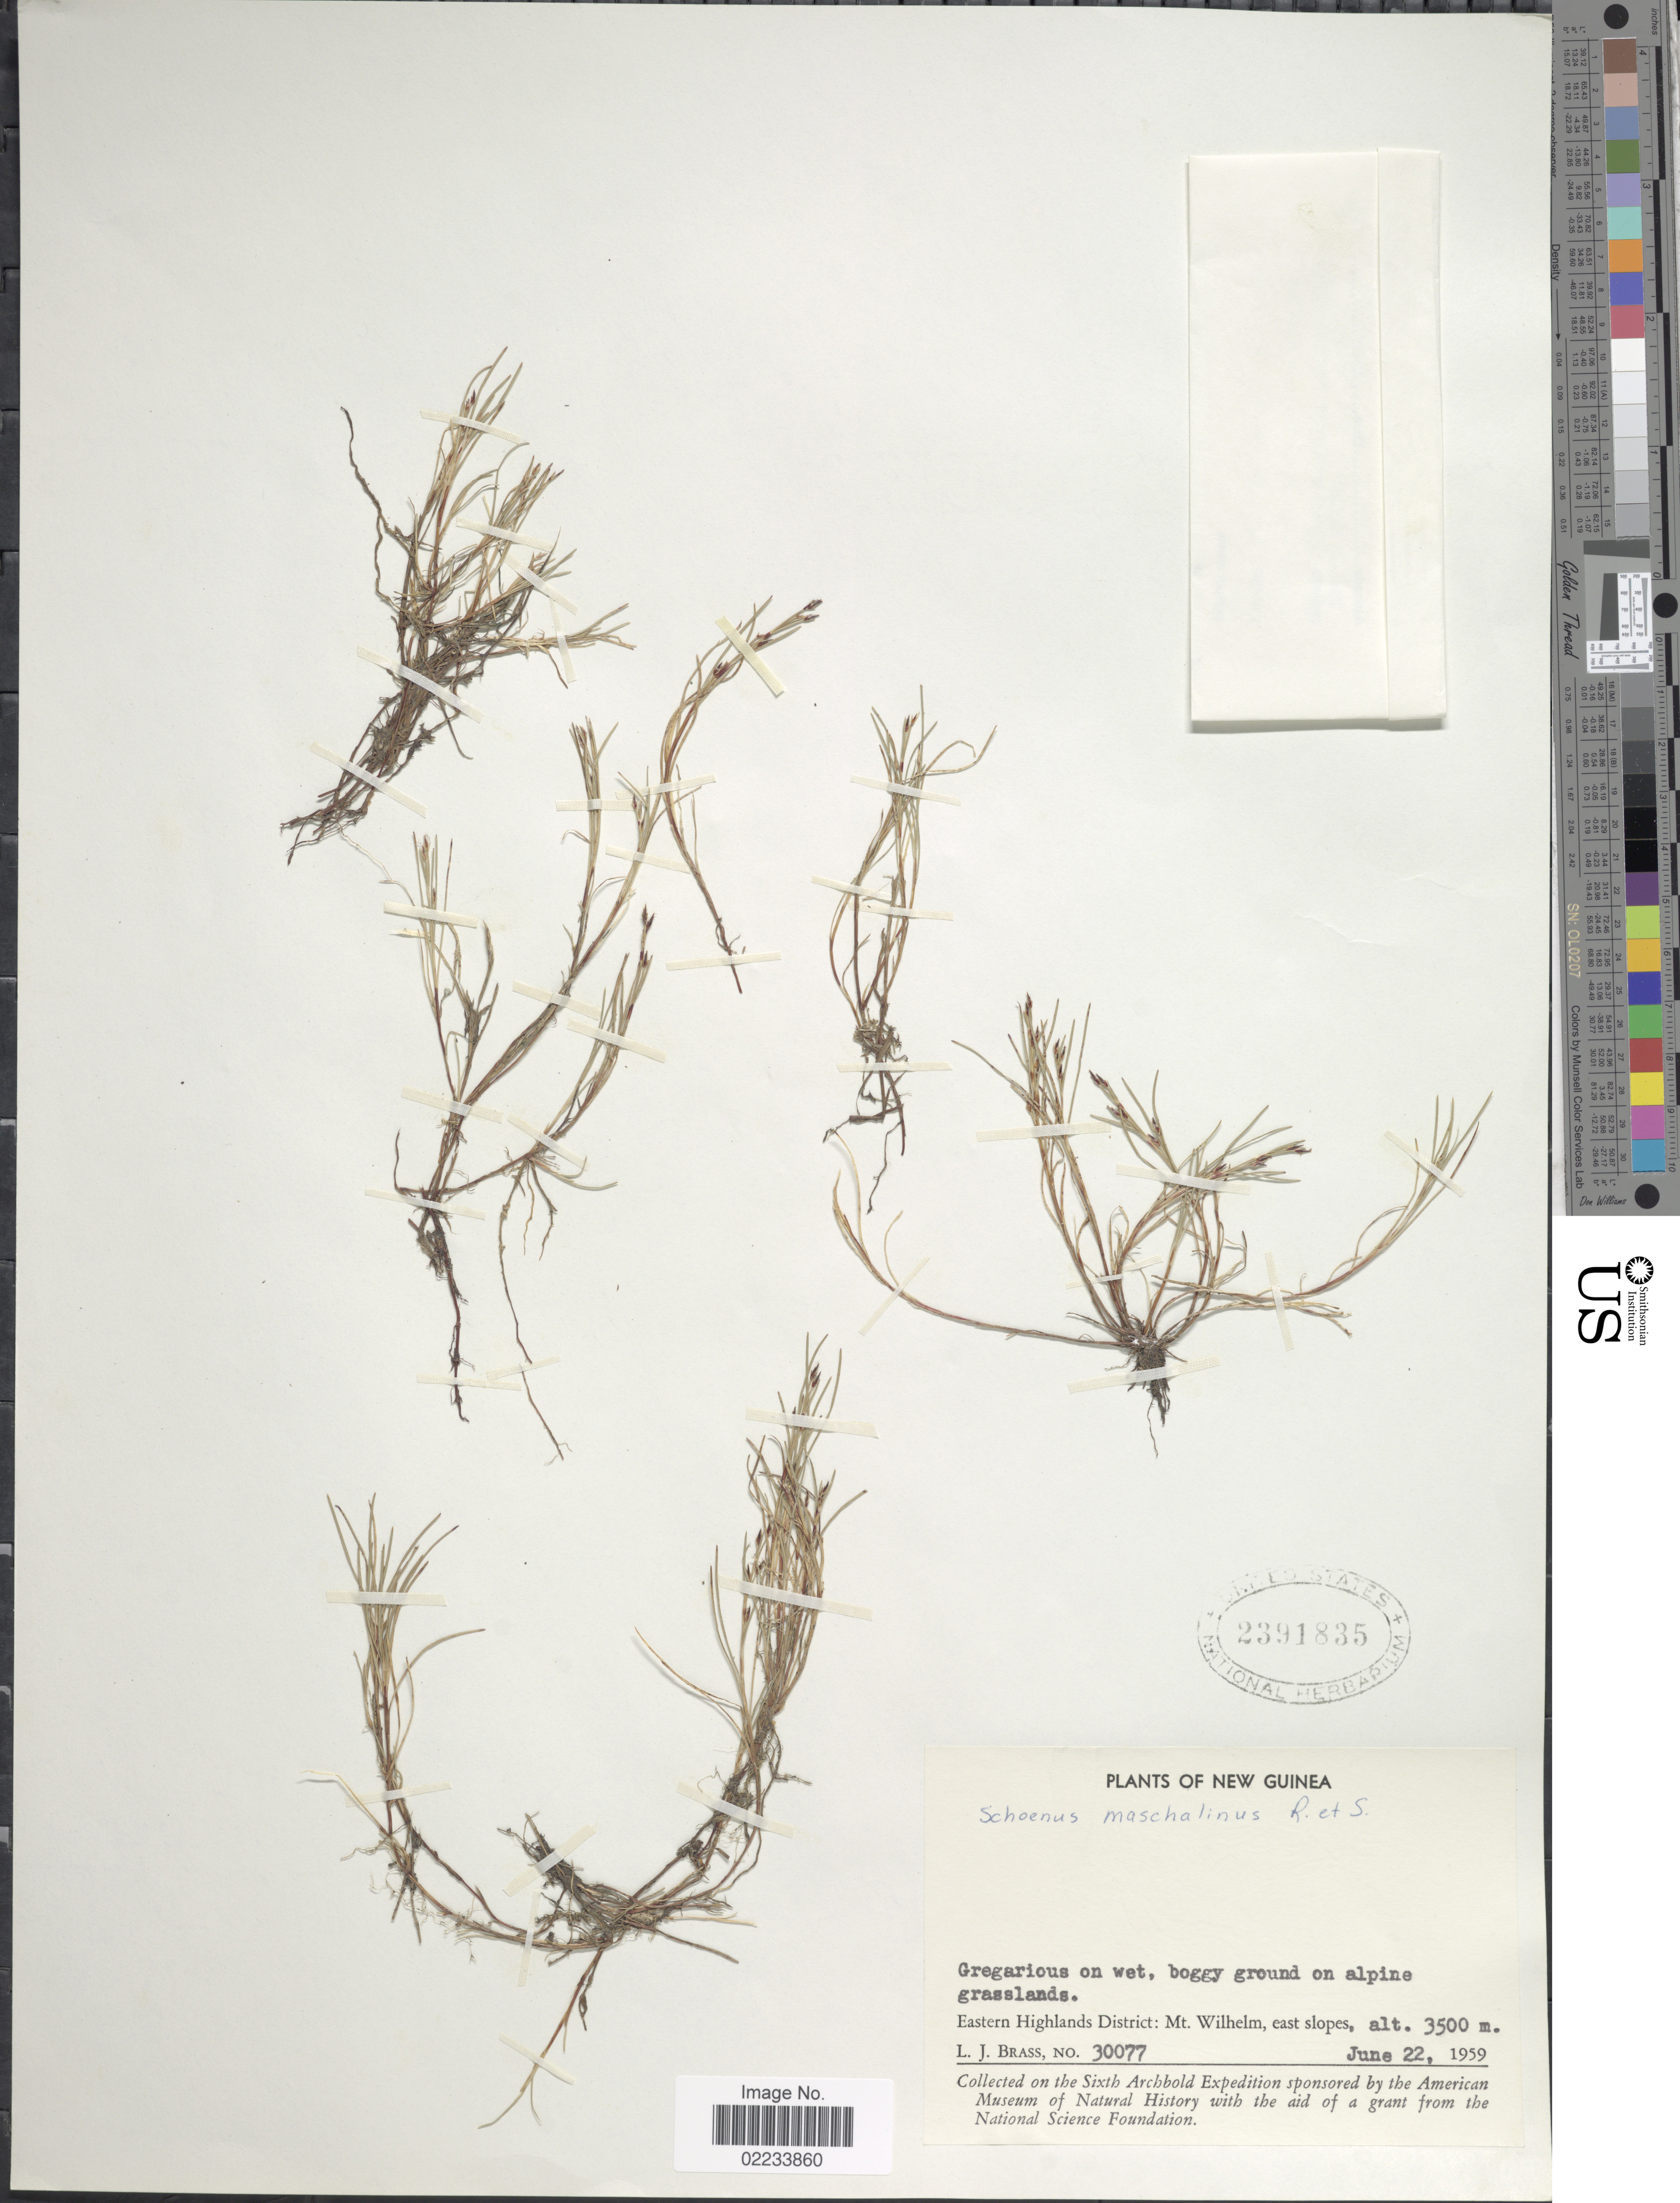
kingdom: Plantae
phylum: Tracheophyta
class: Liliopsida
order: Poales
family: Cyperaceae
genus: Schoenus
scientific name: Schoenus maschalinus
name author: Roem. & Schult.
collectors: L. J. Brass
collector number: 30077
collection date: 1959-06-22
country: Papua New Guinea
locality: New Guinea, eastern Highlands District: Mt Wilhelm, east slopes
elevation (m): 3500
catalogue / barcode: US 2391835